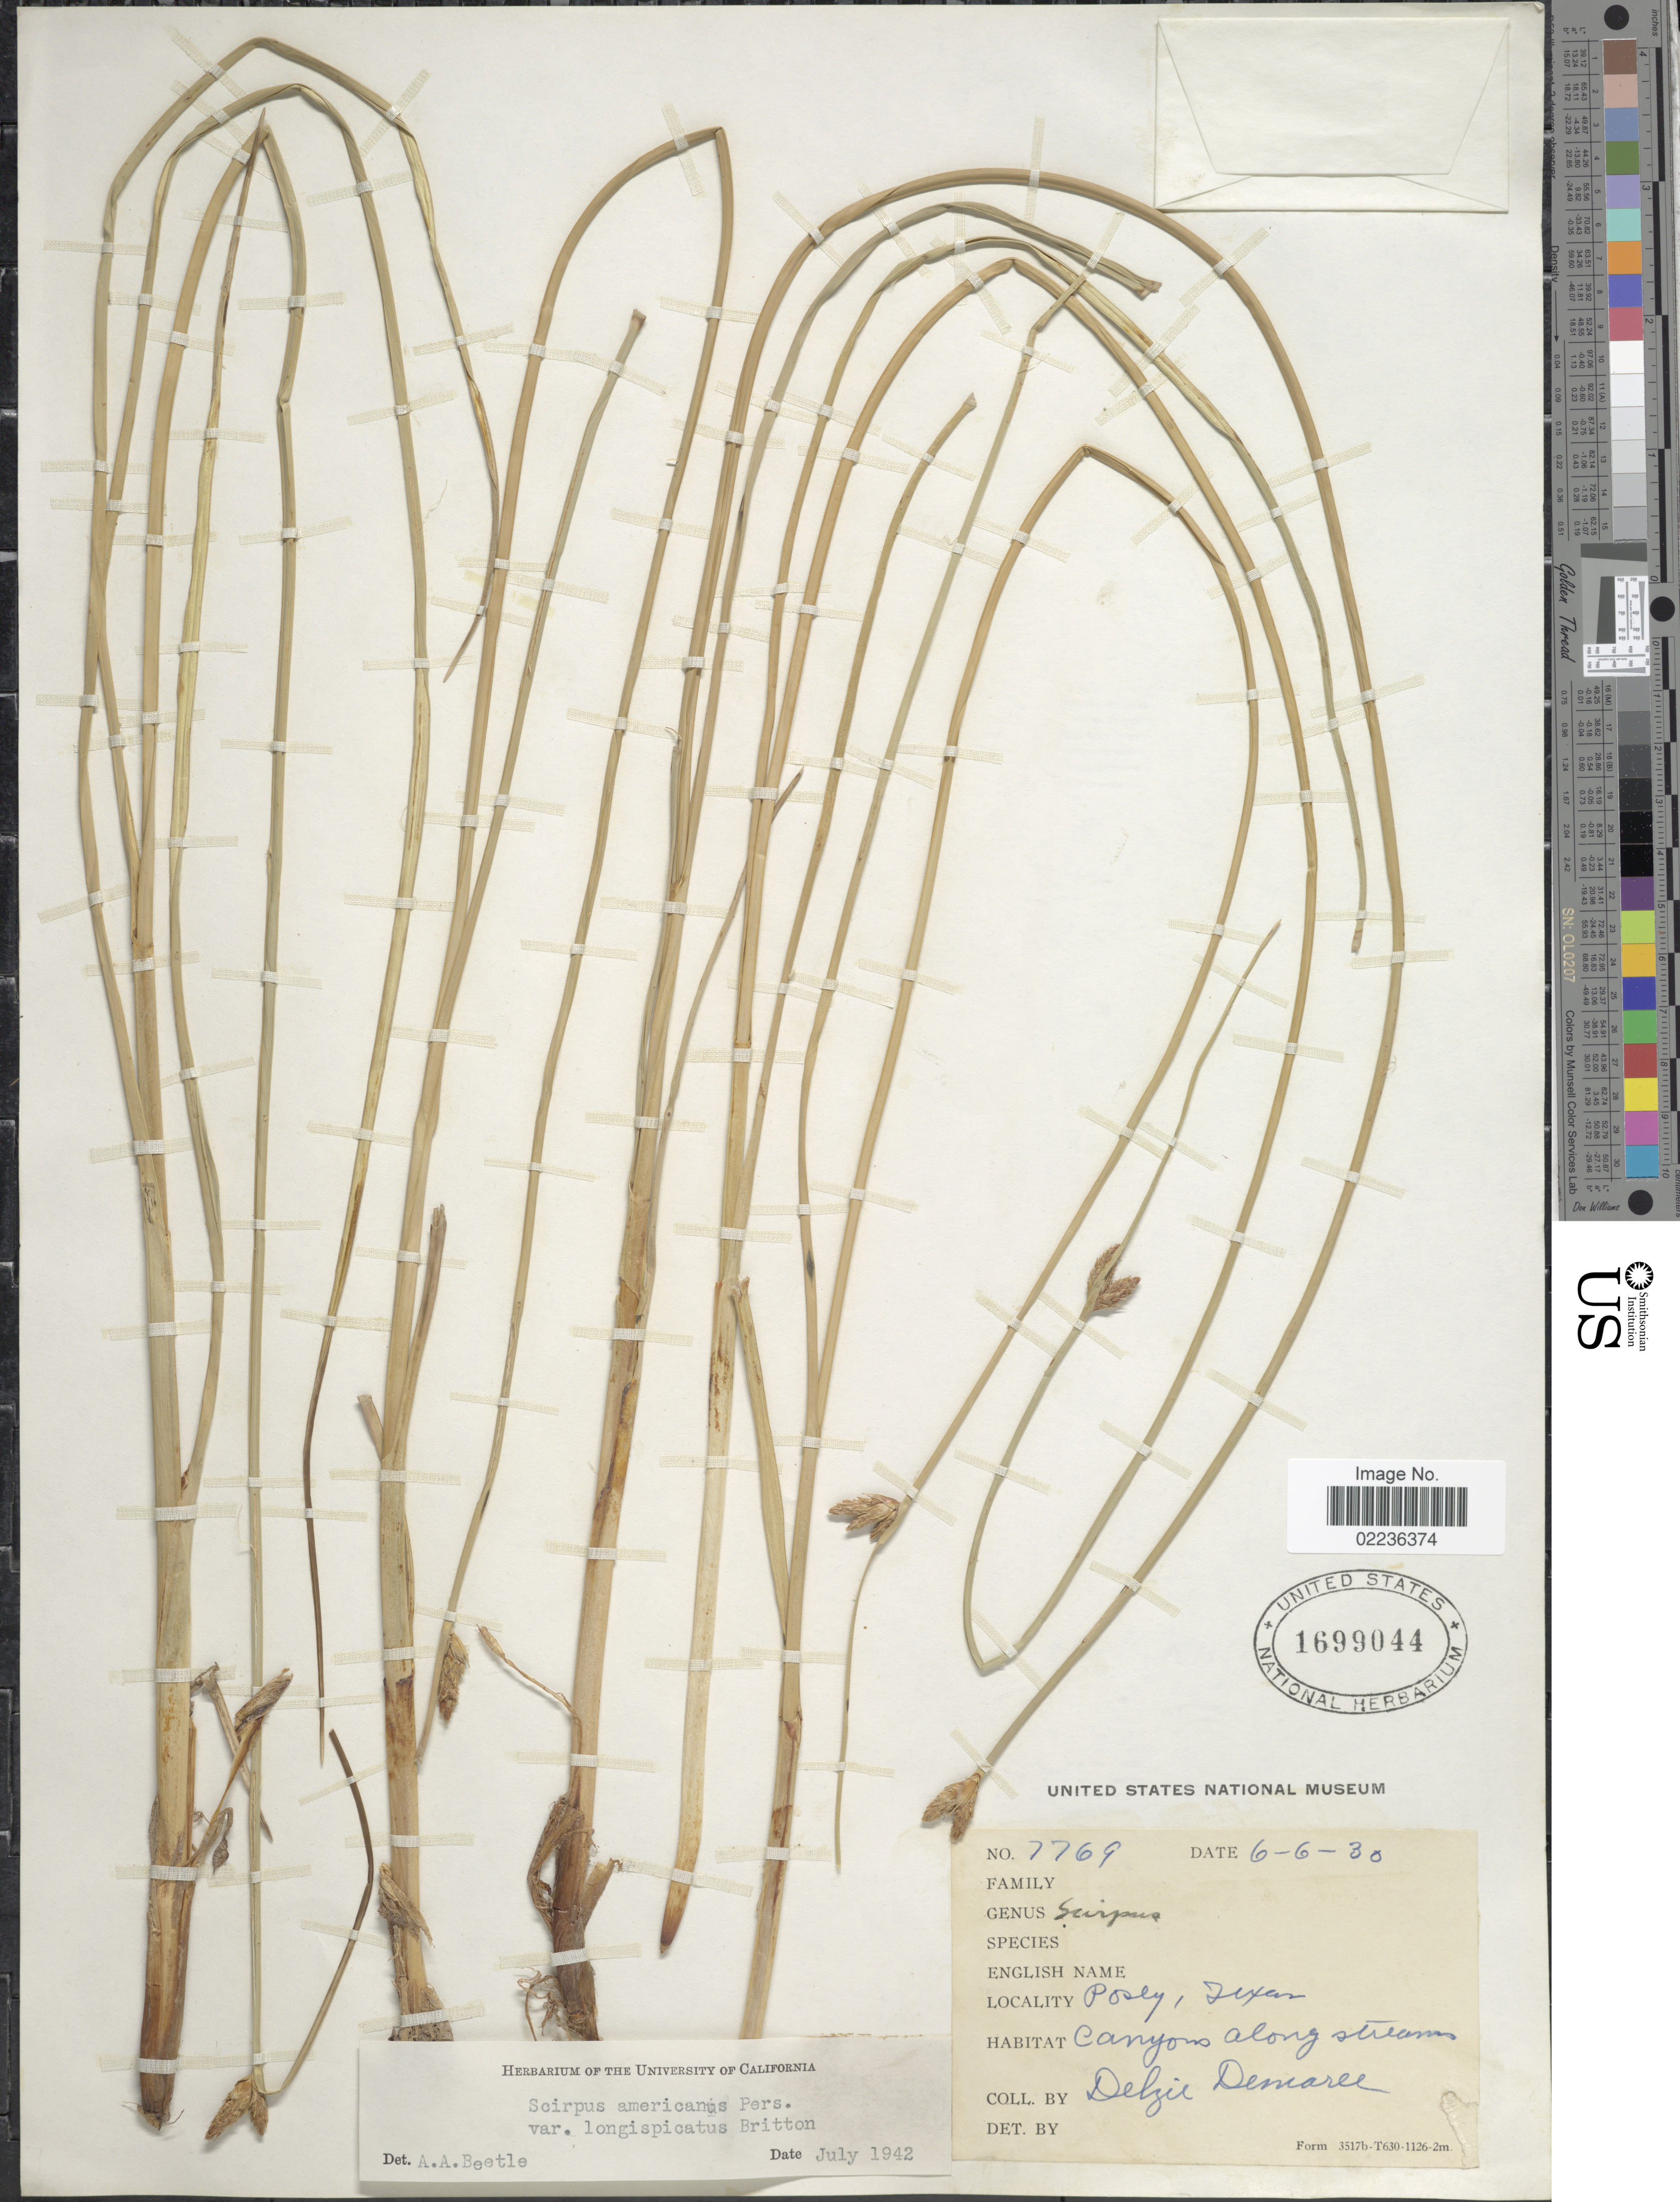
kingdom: Plantae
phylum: Tracheophyta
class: Liliopsida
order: Poales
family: Cyperaceae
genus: Schoenoplectus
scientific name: Schoenoplectus pungens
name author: (Vahl) Palla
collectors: D. Demaree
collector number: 7769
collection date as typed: Transcribed d/m/y: 6/6/30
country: United States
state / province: Texas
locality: Posey, Canyons along stream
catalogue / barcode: US 1699044